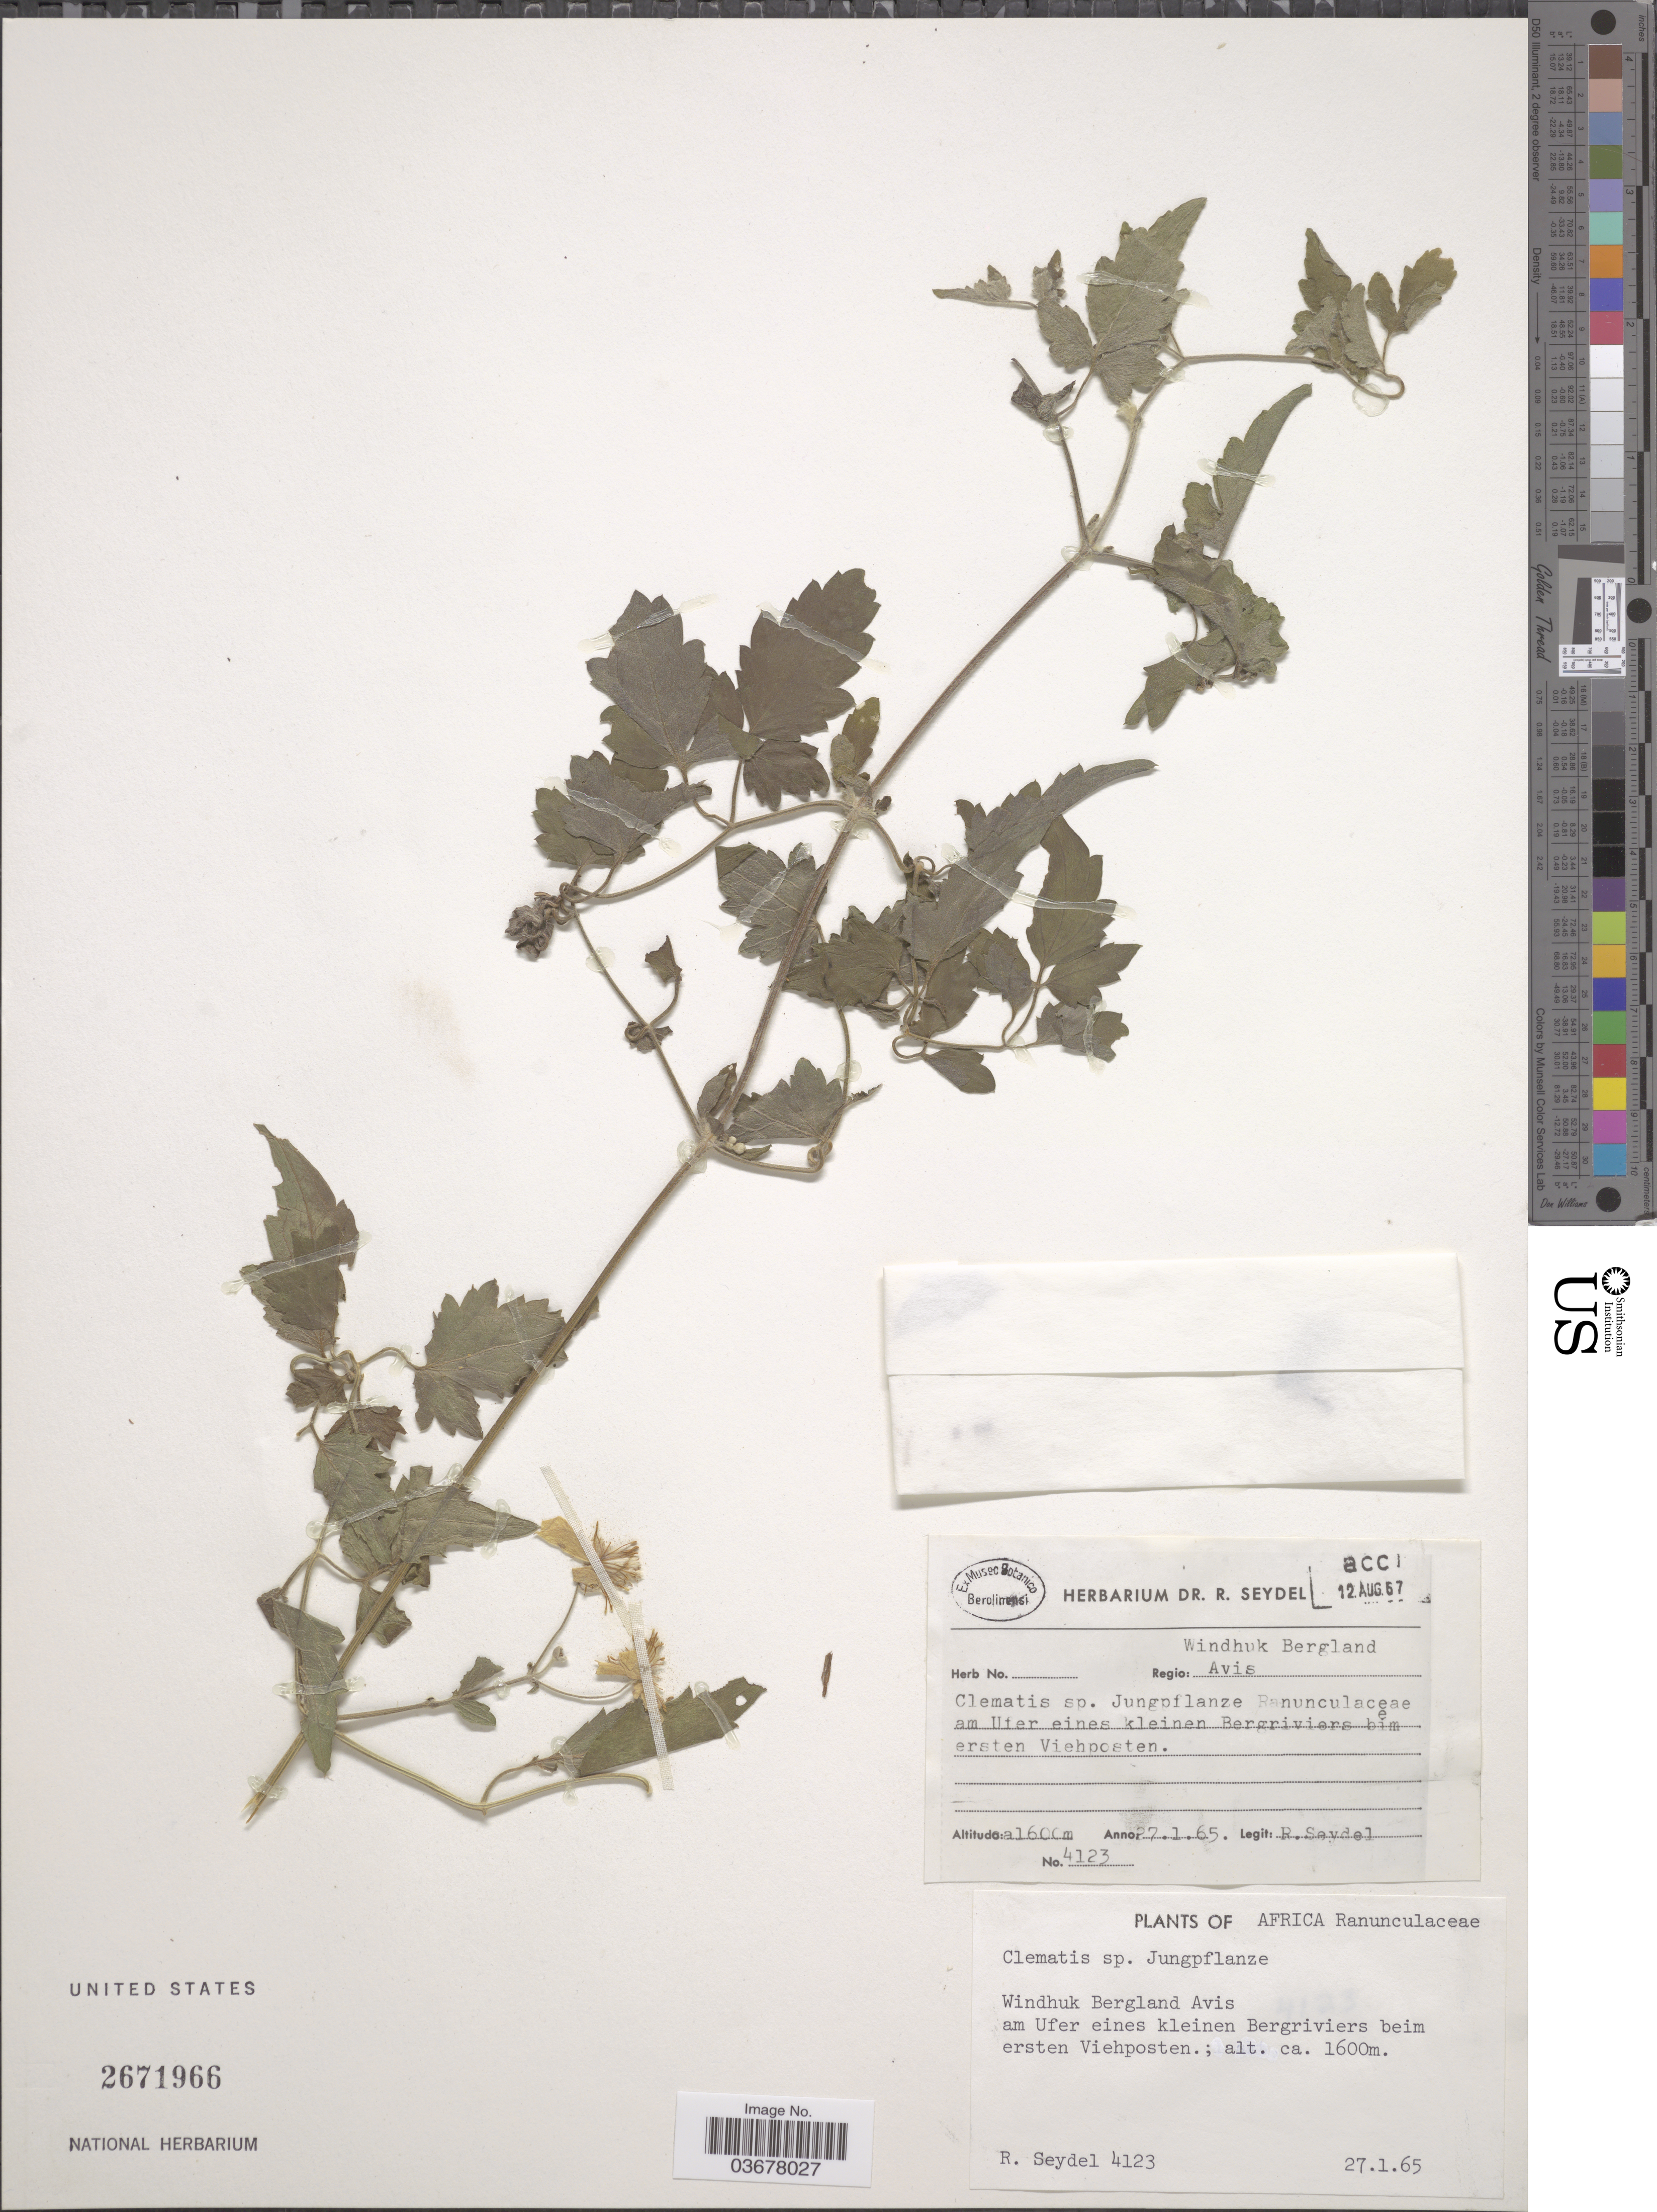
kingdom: Plantae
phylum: Tracheophyta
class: Magnoliopsida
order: Ranunculales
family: Ranunculaceae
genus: Clematis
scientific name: Clematis sp.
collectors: R. Seydel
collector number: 4123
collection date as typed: Transcribed d/m/y: 27/1/65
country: Namibia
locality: Africa. Regio: Windhuk Bergland Avis. Am Ufer eines kleinen Bergriviers beim ersten Viehposten.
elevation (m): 1600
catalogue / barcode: US 2671966